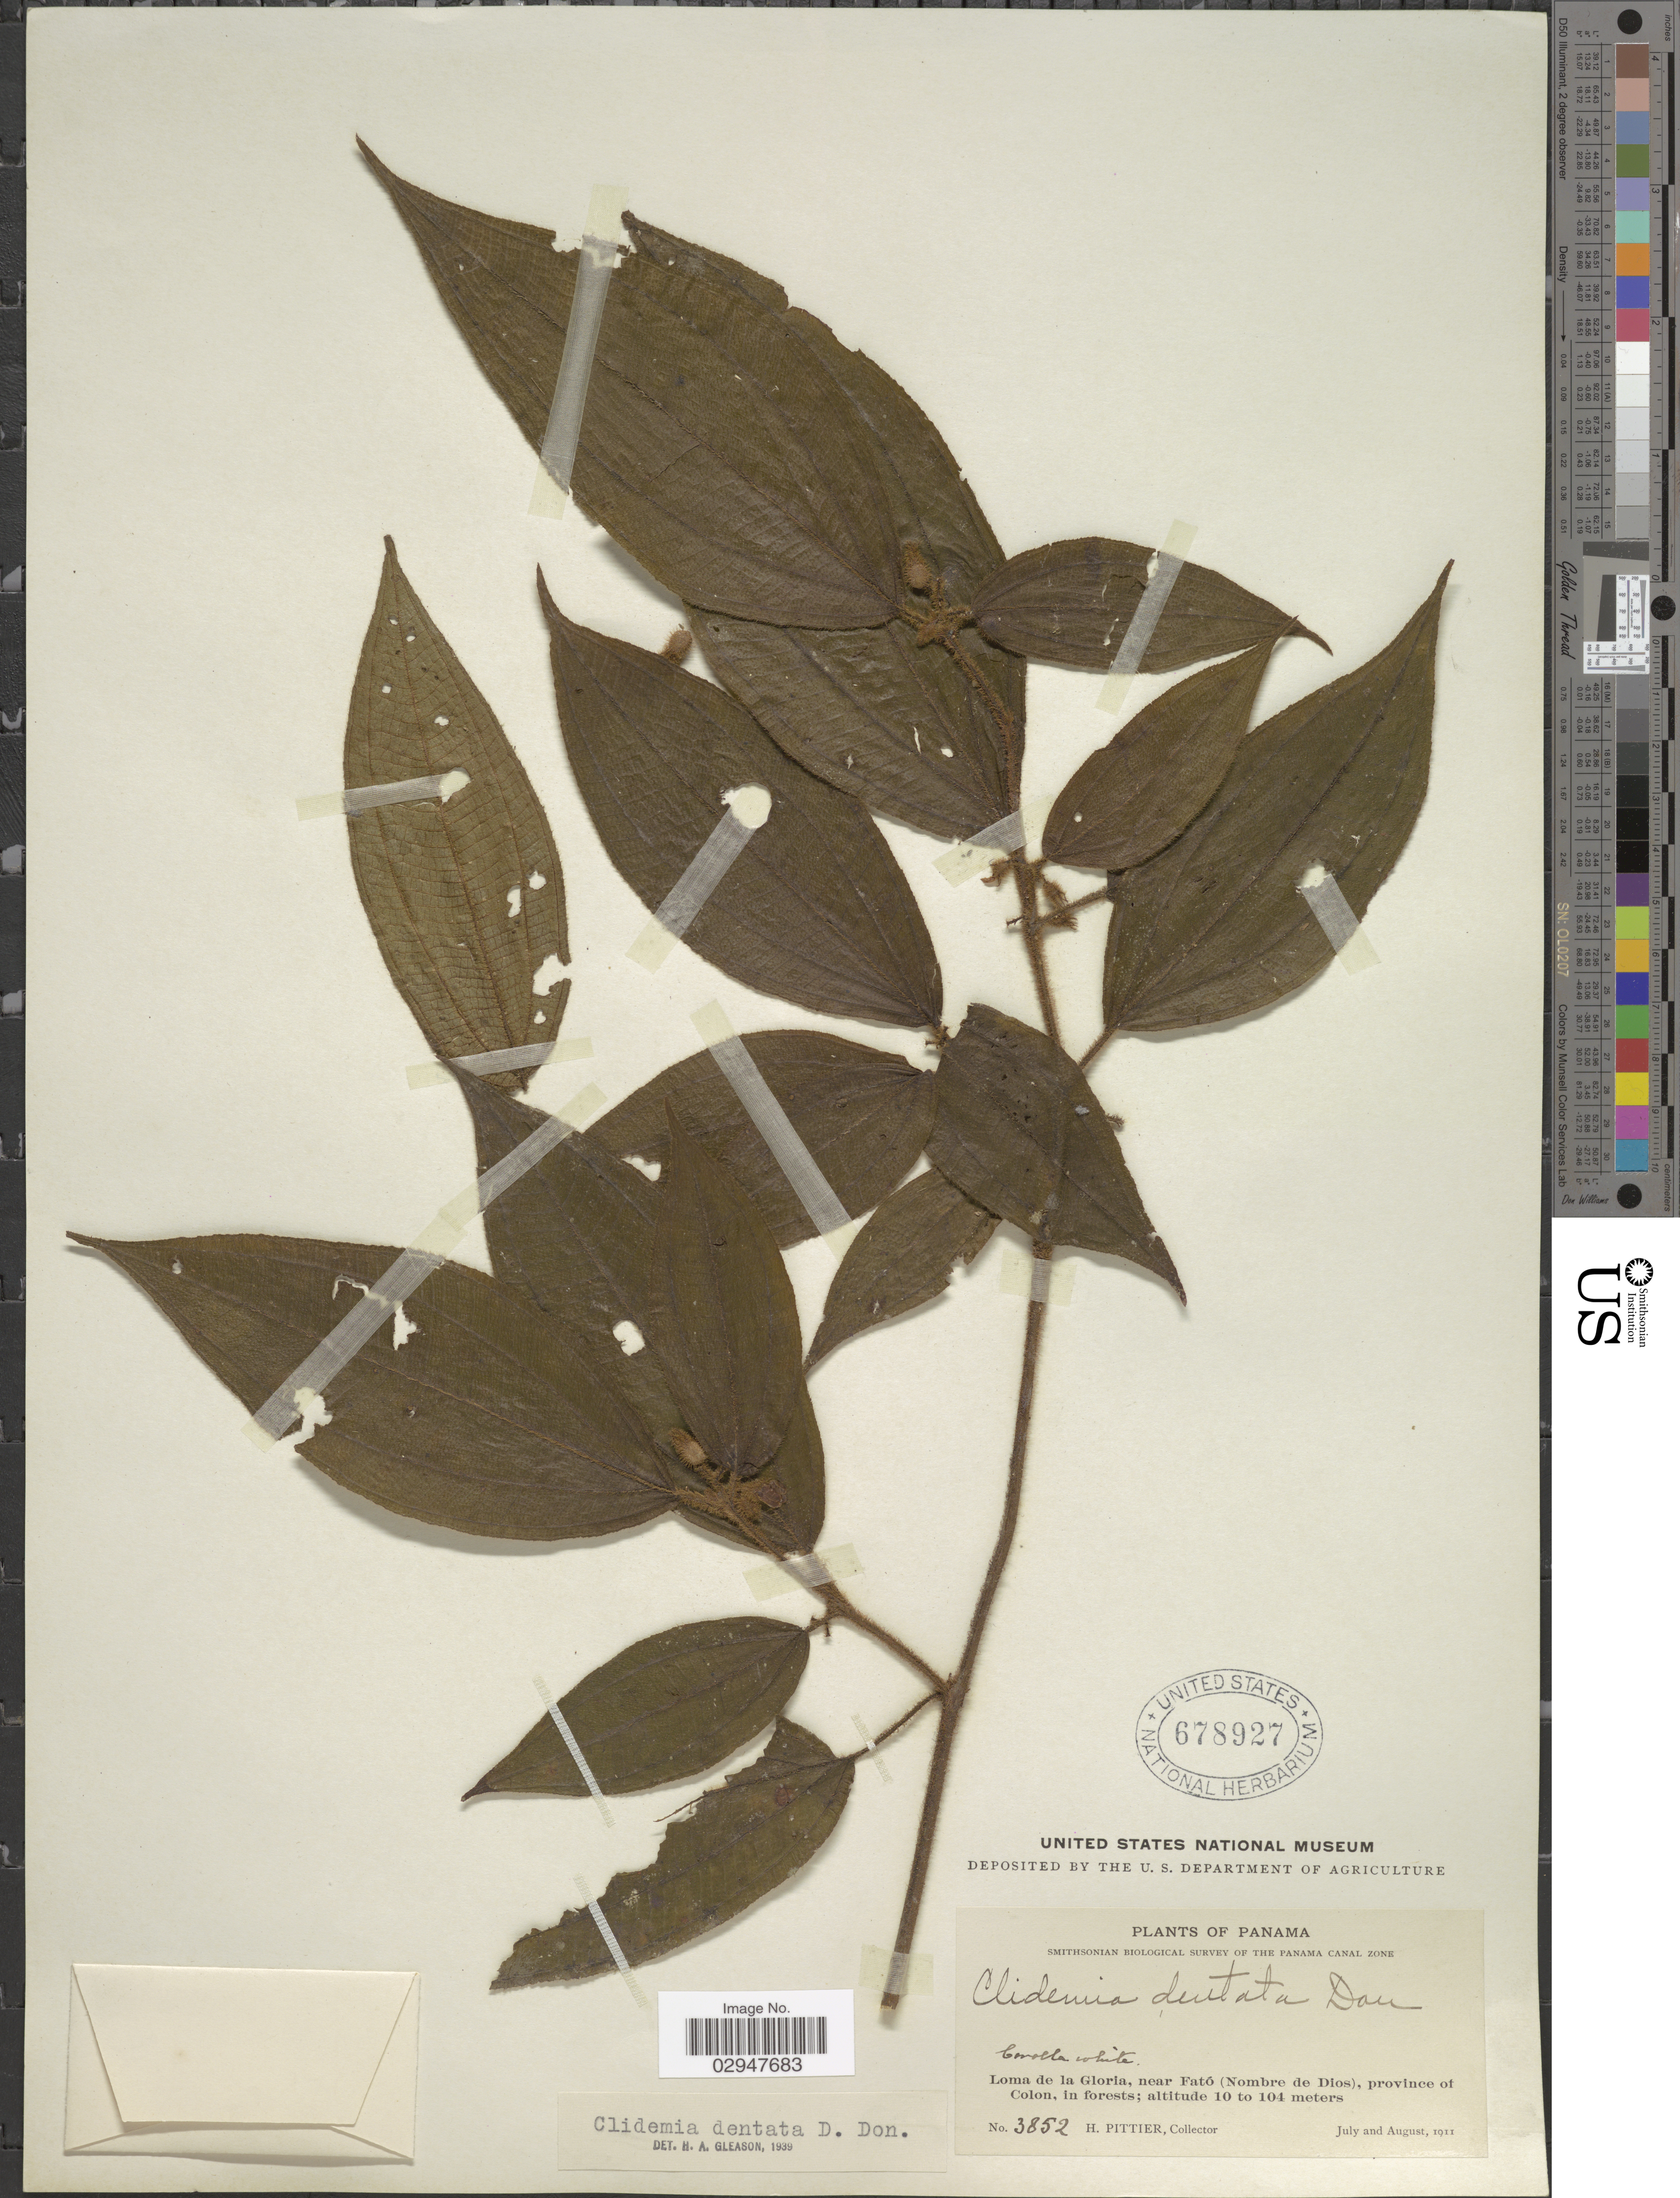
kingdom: Plantae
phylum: Tracheophyta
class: Magnoliopsida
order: Myrtales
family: Melastomataceae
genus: Clidemia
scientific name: Clidemia dentata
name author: D. Don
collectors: H. F. Pittier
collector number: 3852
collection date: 1911-07/1911-08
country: Panama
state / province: Colón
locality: Loma de la Gloria, near Fató (Nombre de Dios).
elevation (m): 10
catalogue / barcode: US 678927